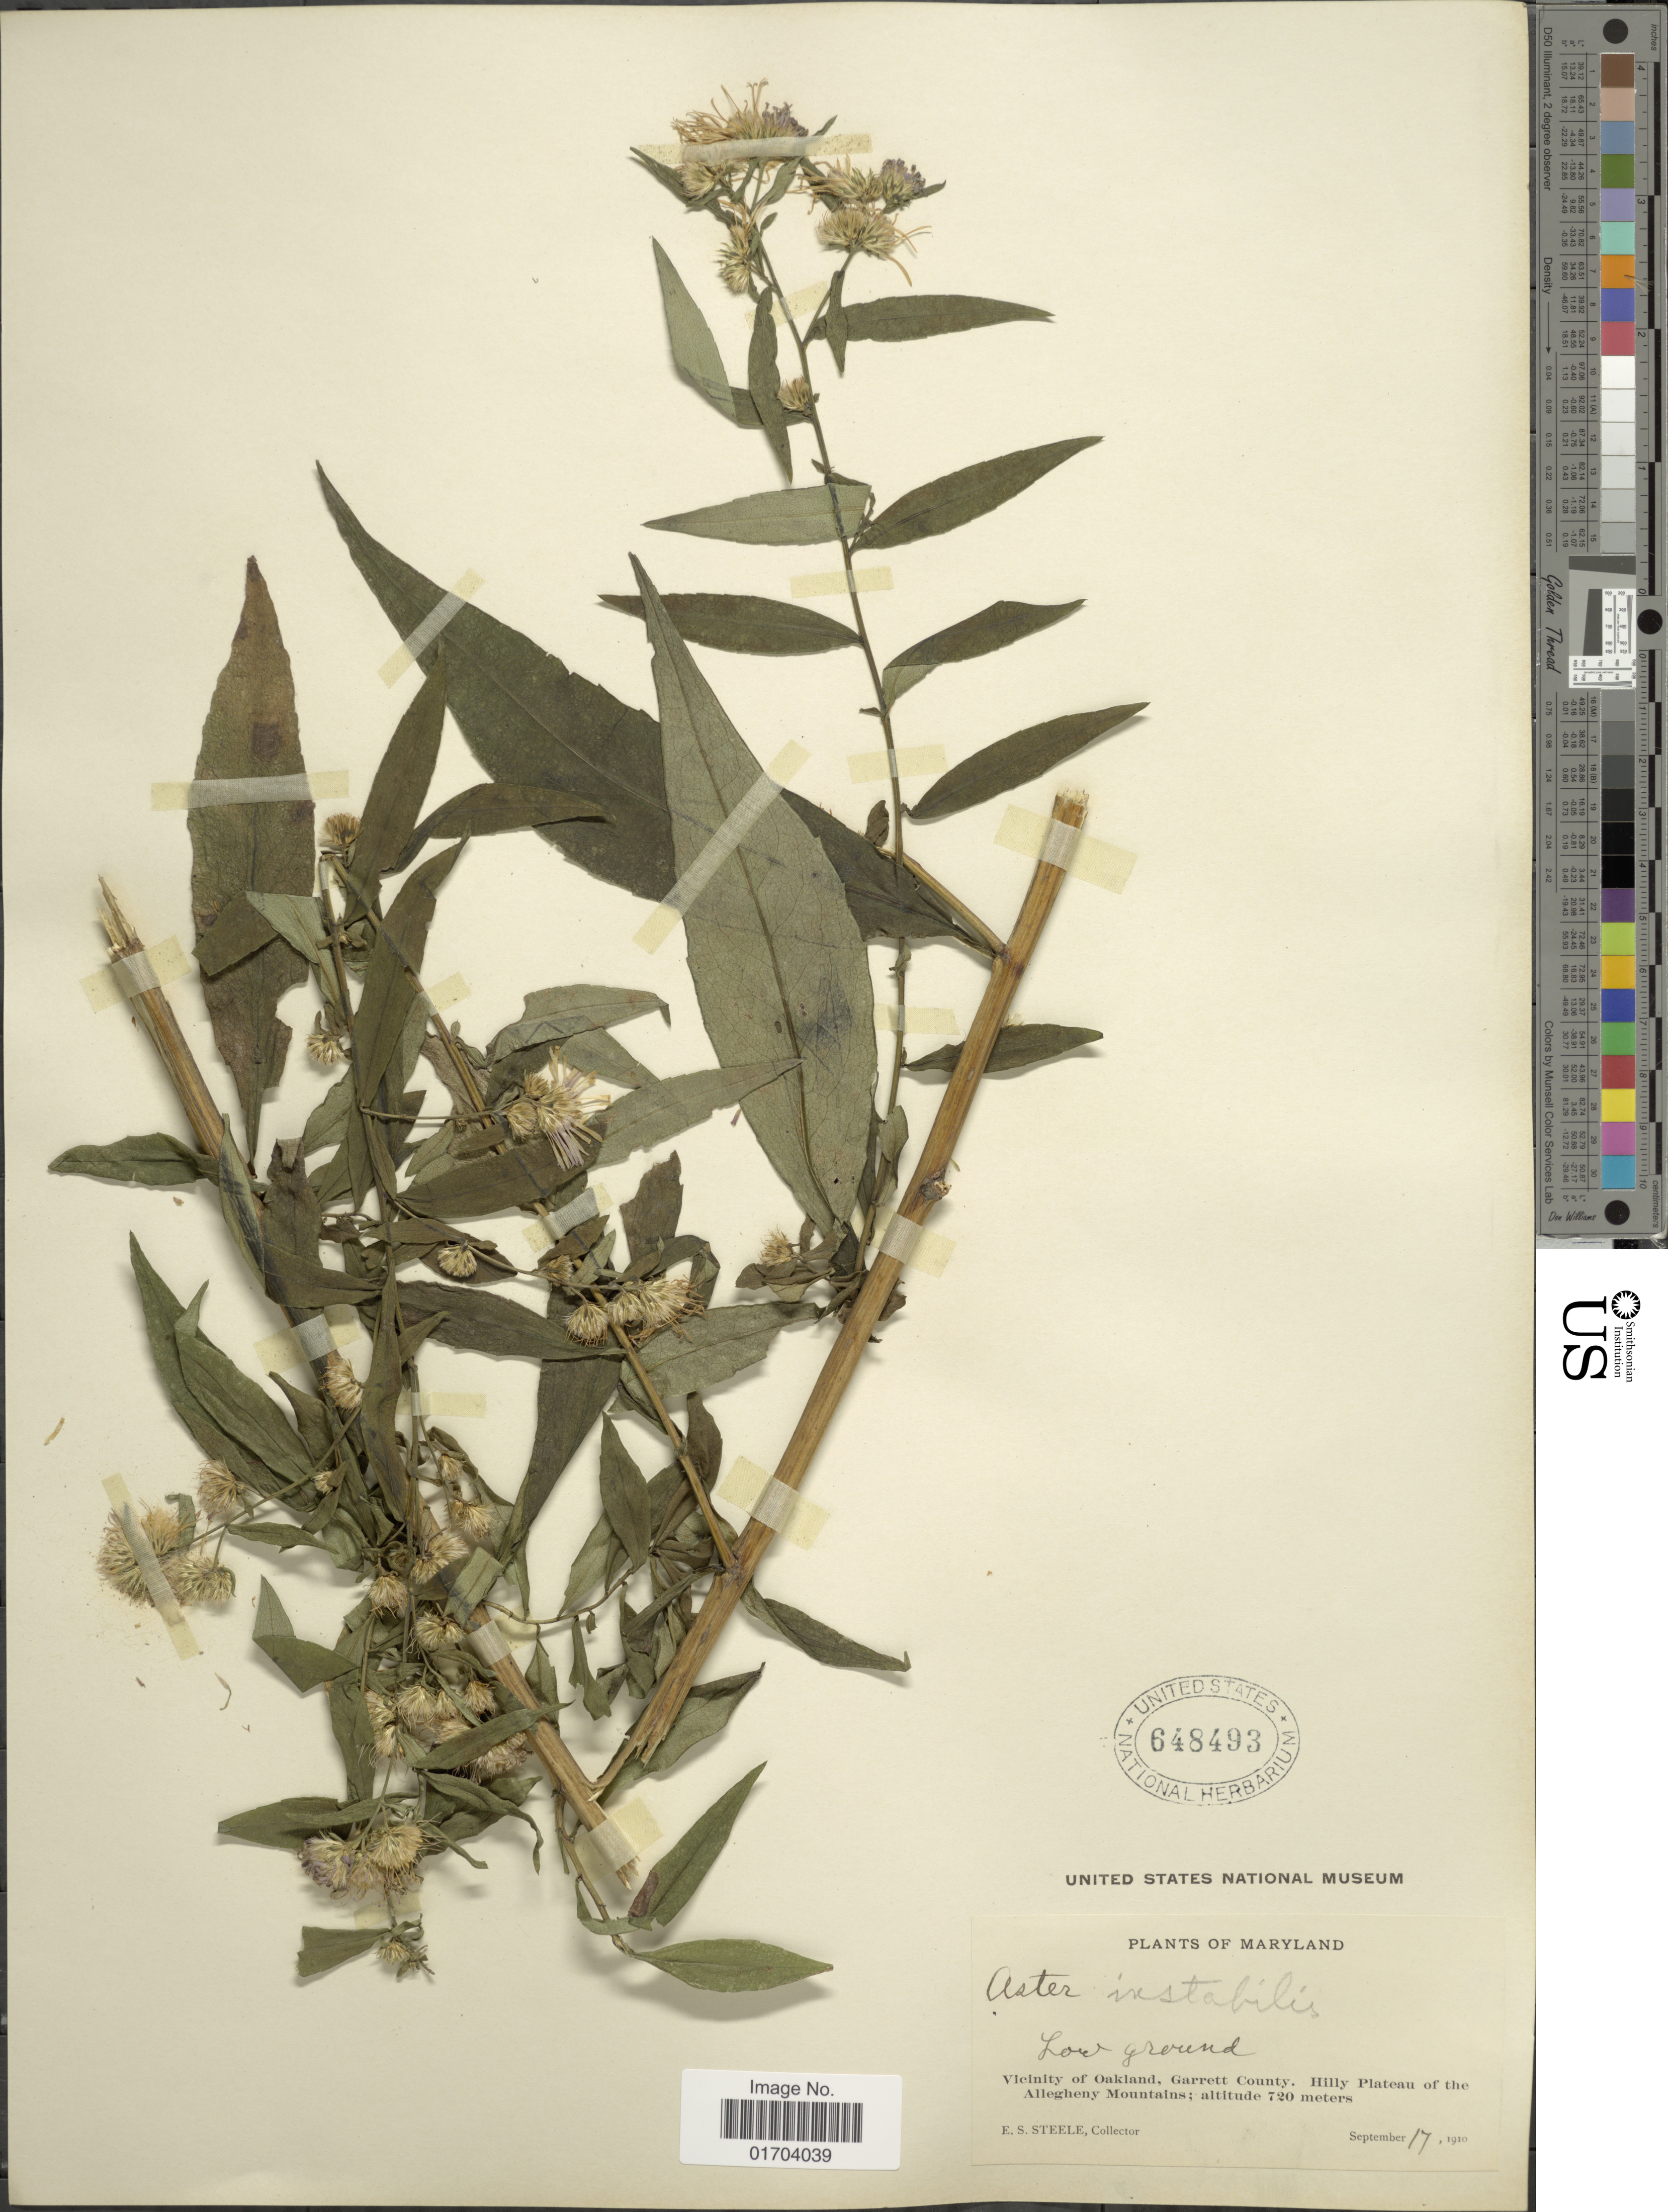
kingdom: Plantae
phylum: Tracheophyta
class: Magnoliopsida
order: Asterales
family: Asteraceae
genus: Aster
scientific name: Aster instabilis E.S. Steele sp. nov. ined.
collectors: E. Steele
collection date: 1910-09-17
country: United States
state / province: Maryland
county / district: Garrett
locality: Low Ground, Mountain Lake Park and Vicinity, Garrett County, on the Allegheny Plateau.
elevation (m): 720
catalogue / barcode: US 648493